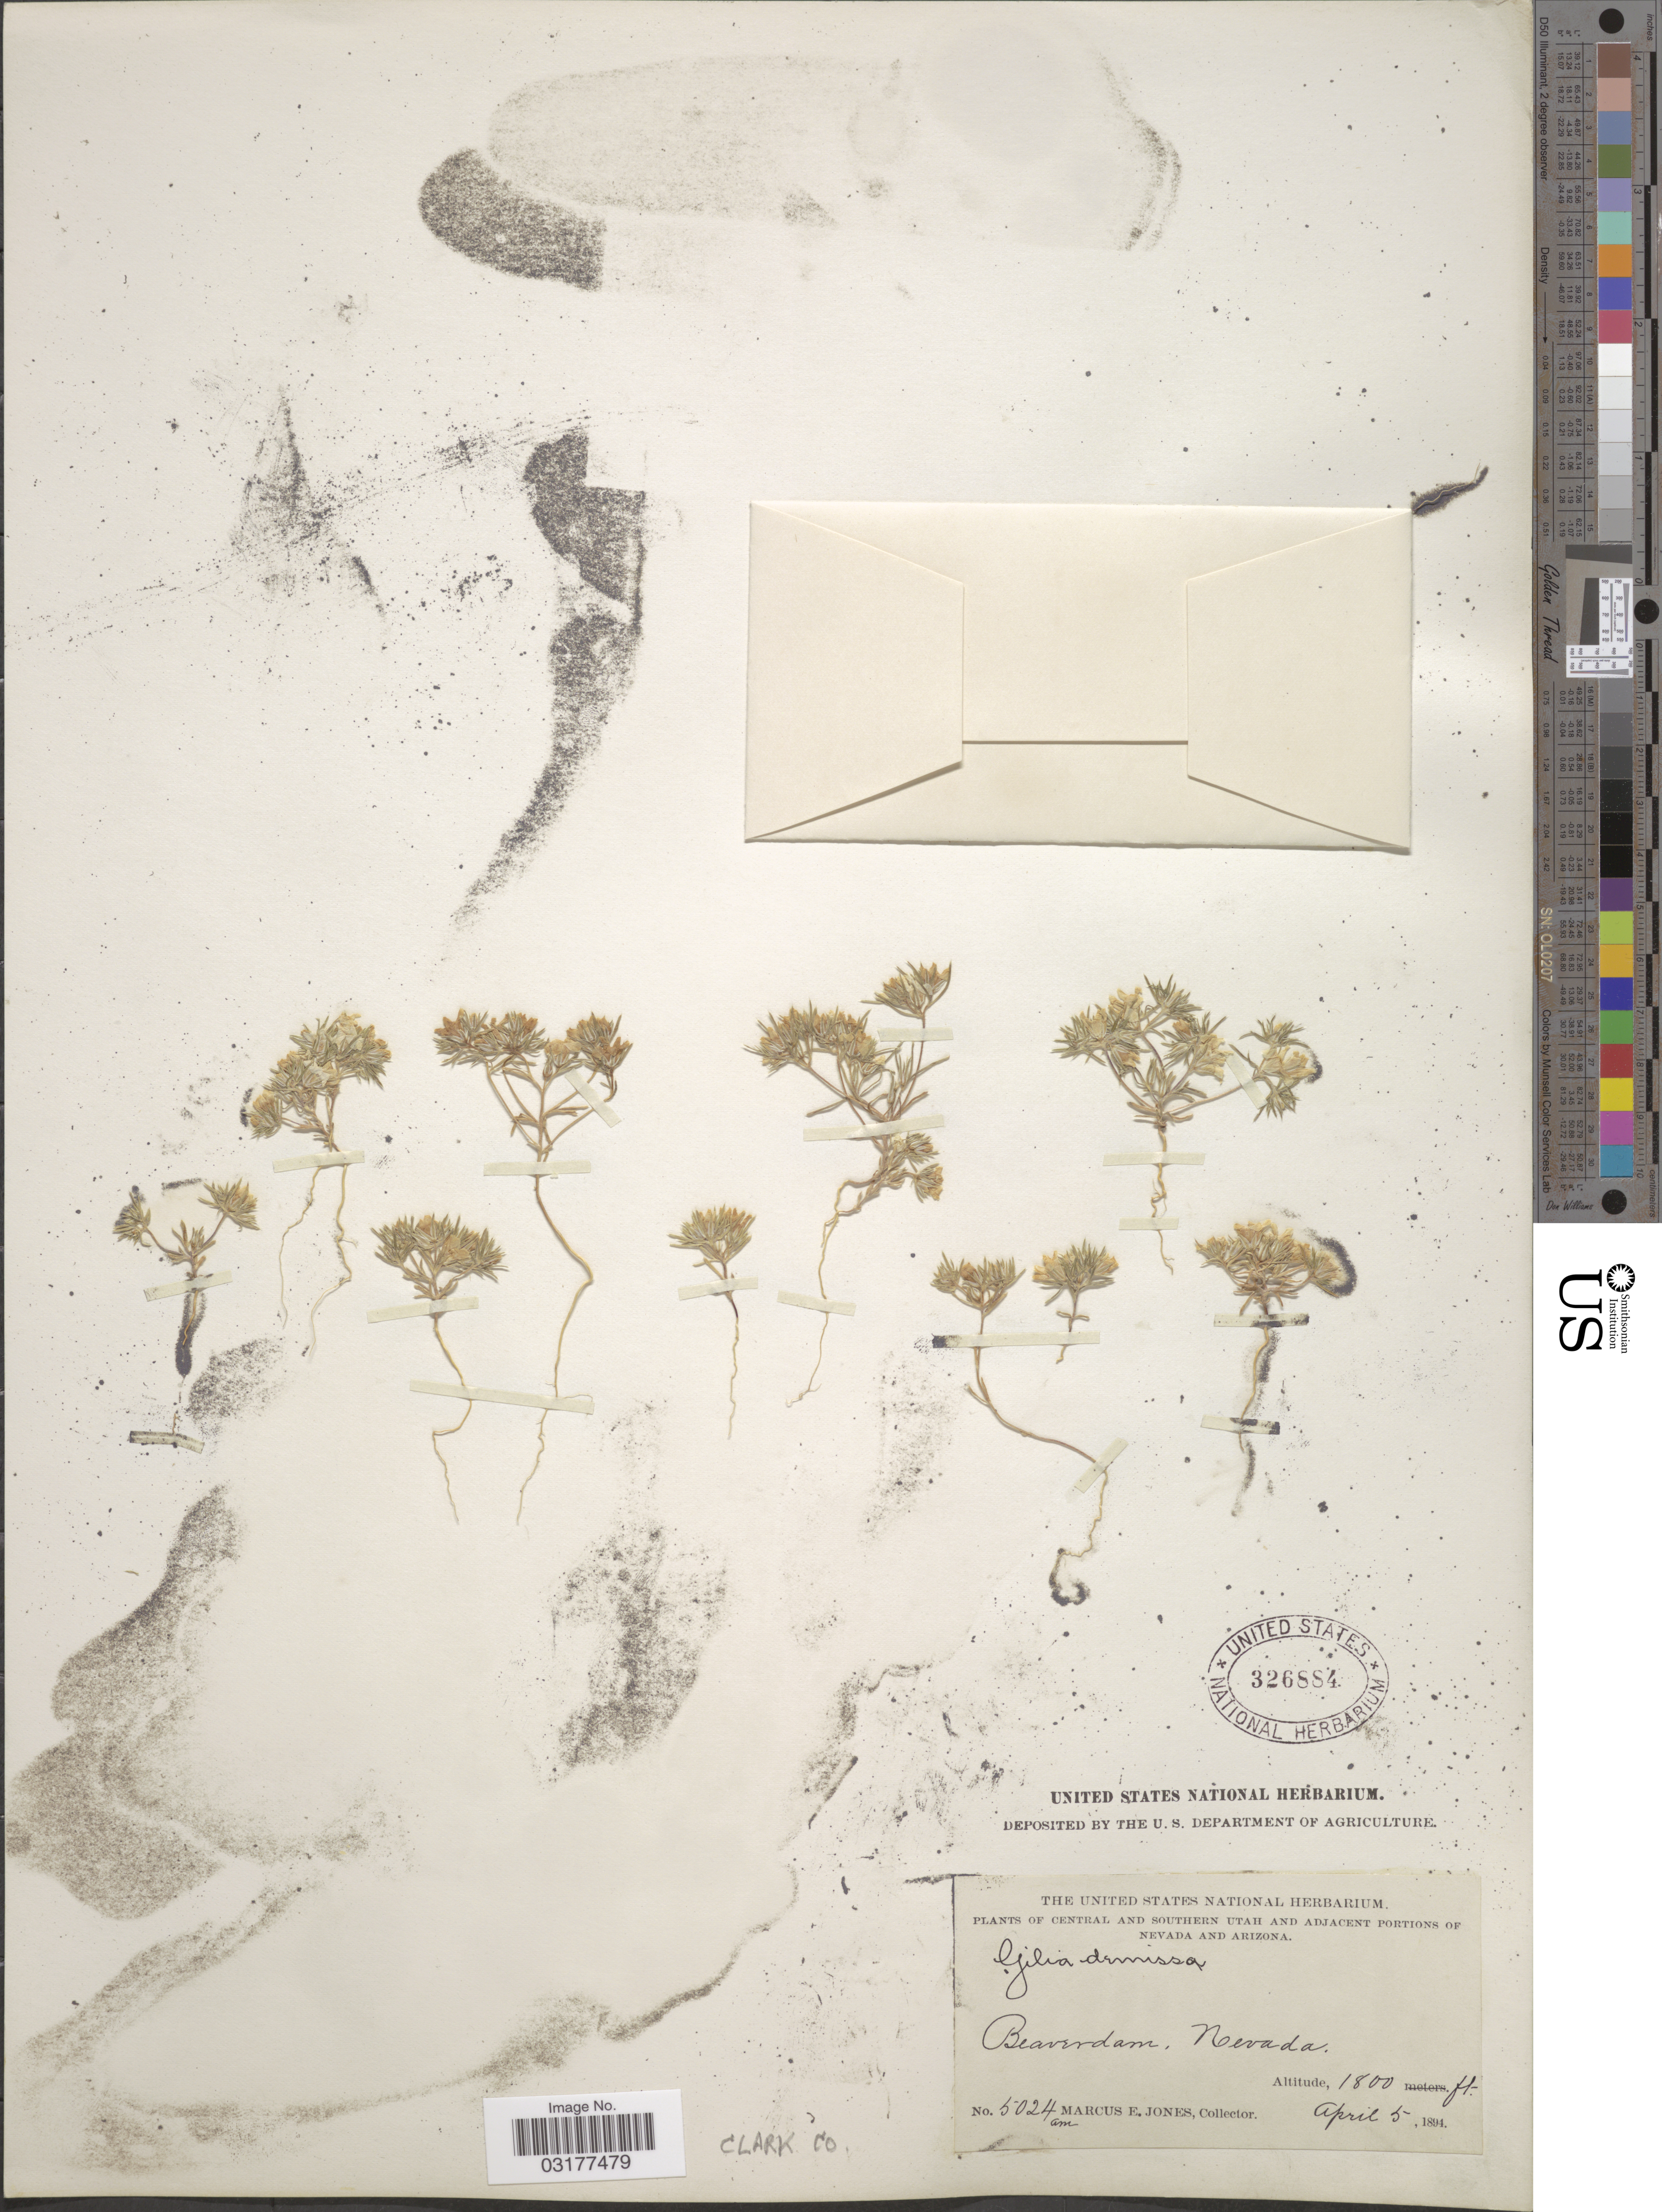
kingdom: Plantae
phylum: Tracheophyta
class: Magnoliopsida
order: Ericales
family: Polemoniaceae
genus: Linanthus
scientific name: Linanthus demissus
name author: (A. Gray) Greene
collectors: M. E. Jones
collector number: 5024am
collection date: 1894-04-05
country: United States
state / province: Nevada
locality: Adjacent portions of Nevada. Beaverdam. Clark Co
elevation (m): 549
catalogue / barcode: US 326884